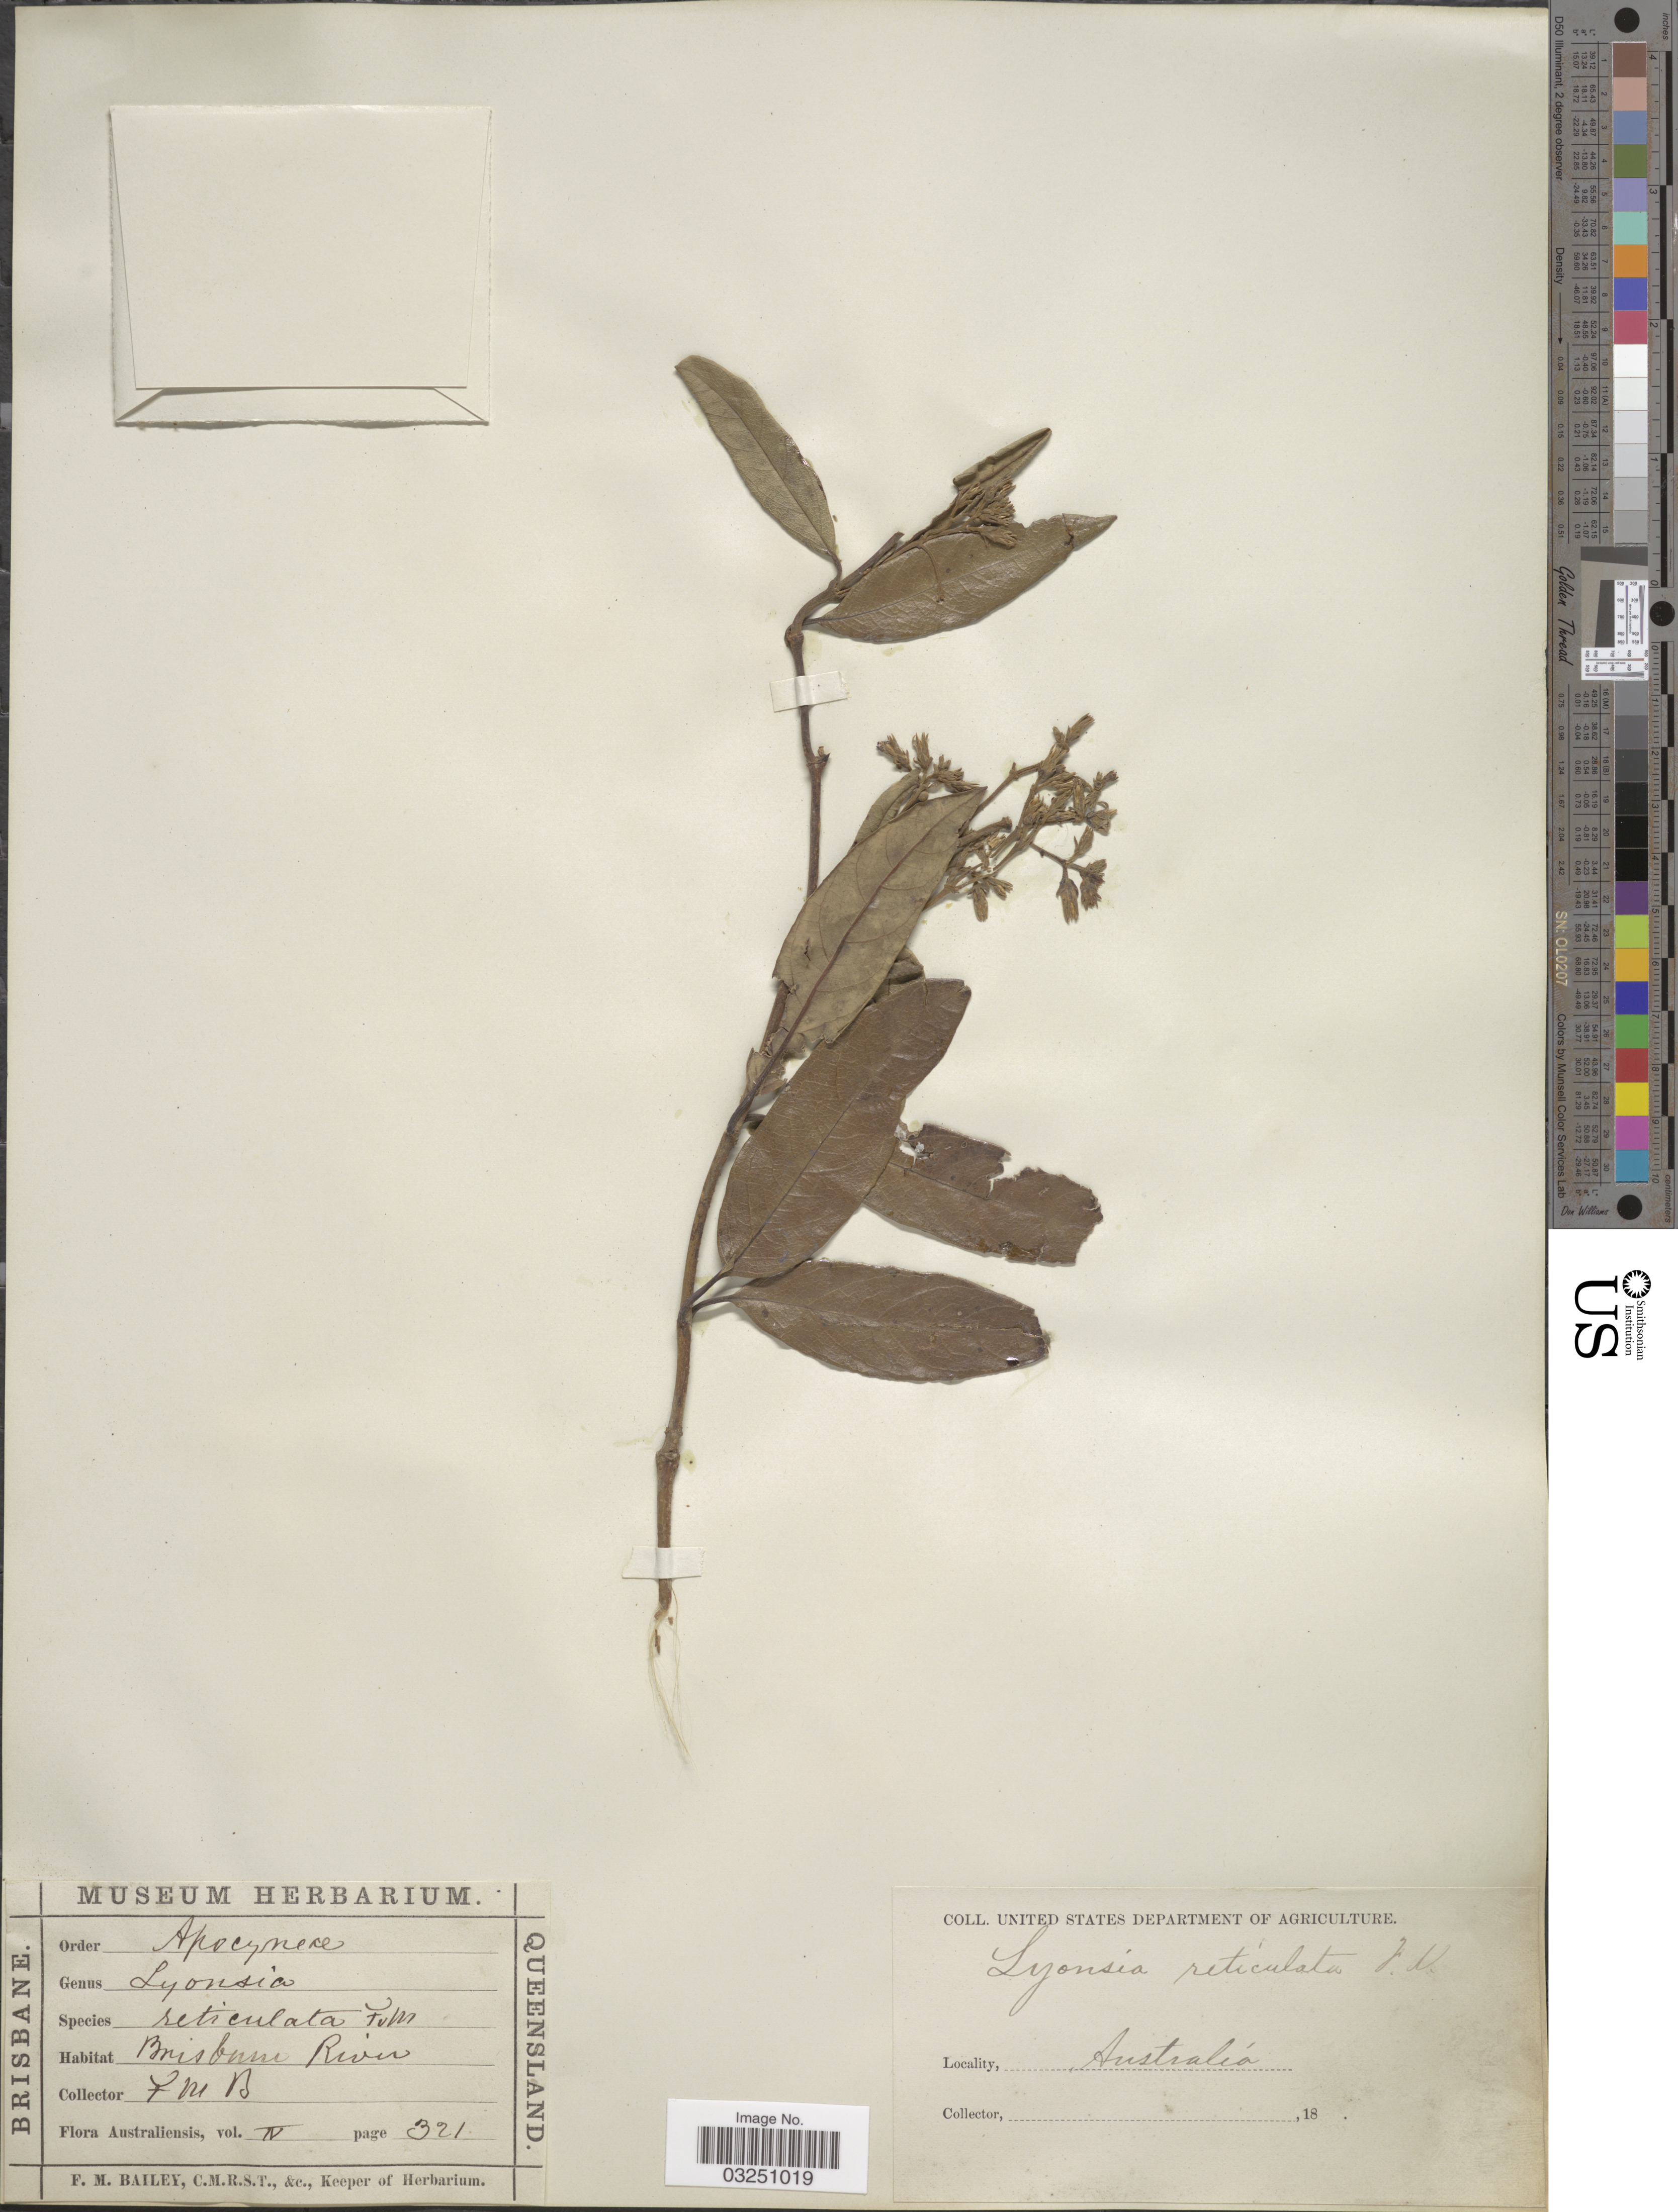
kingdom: Plantae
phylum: Tracheophyta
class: Magnoliopsida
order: Myrtales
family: Lythraceae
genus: Parsonsia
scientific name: Parsonsia reticulata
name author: (F. Muell.) F. Muell.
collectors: F. M. Bailey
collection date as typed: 18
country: Australia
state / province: Queensland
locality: Brisbane River.